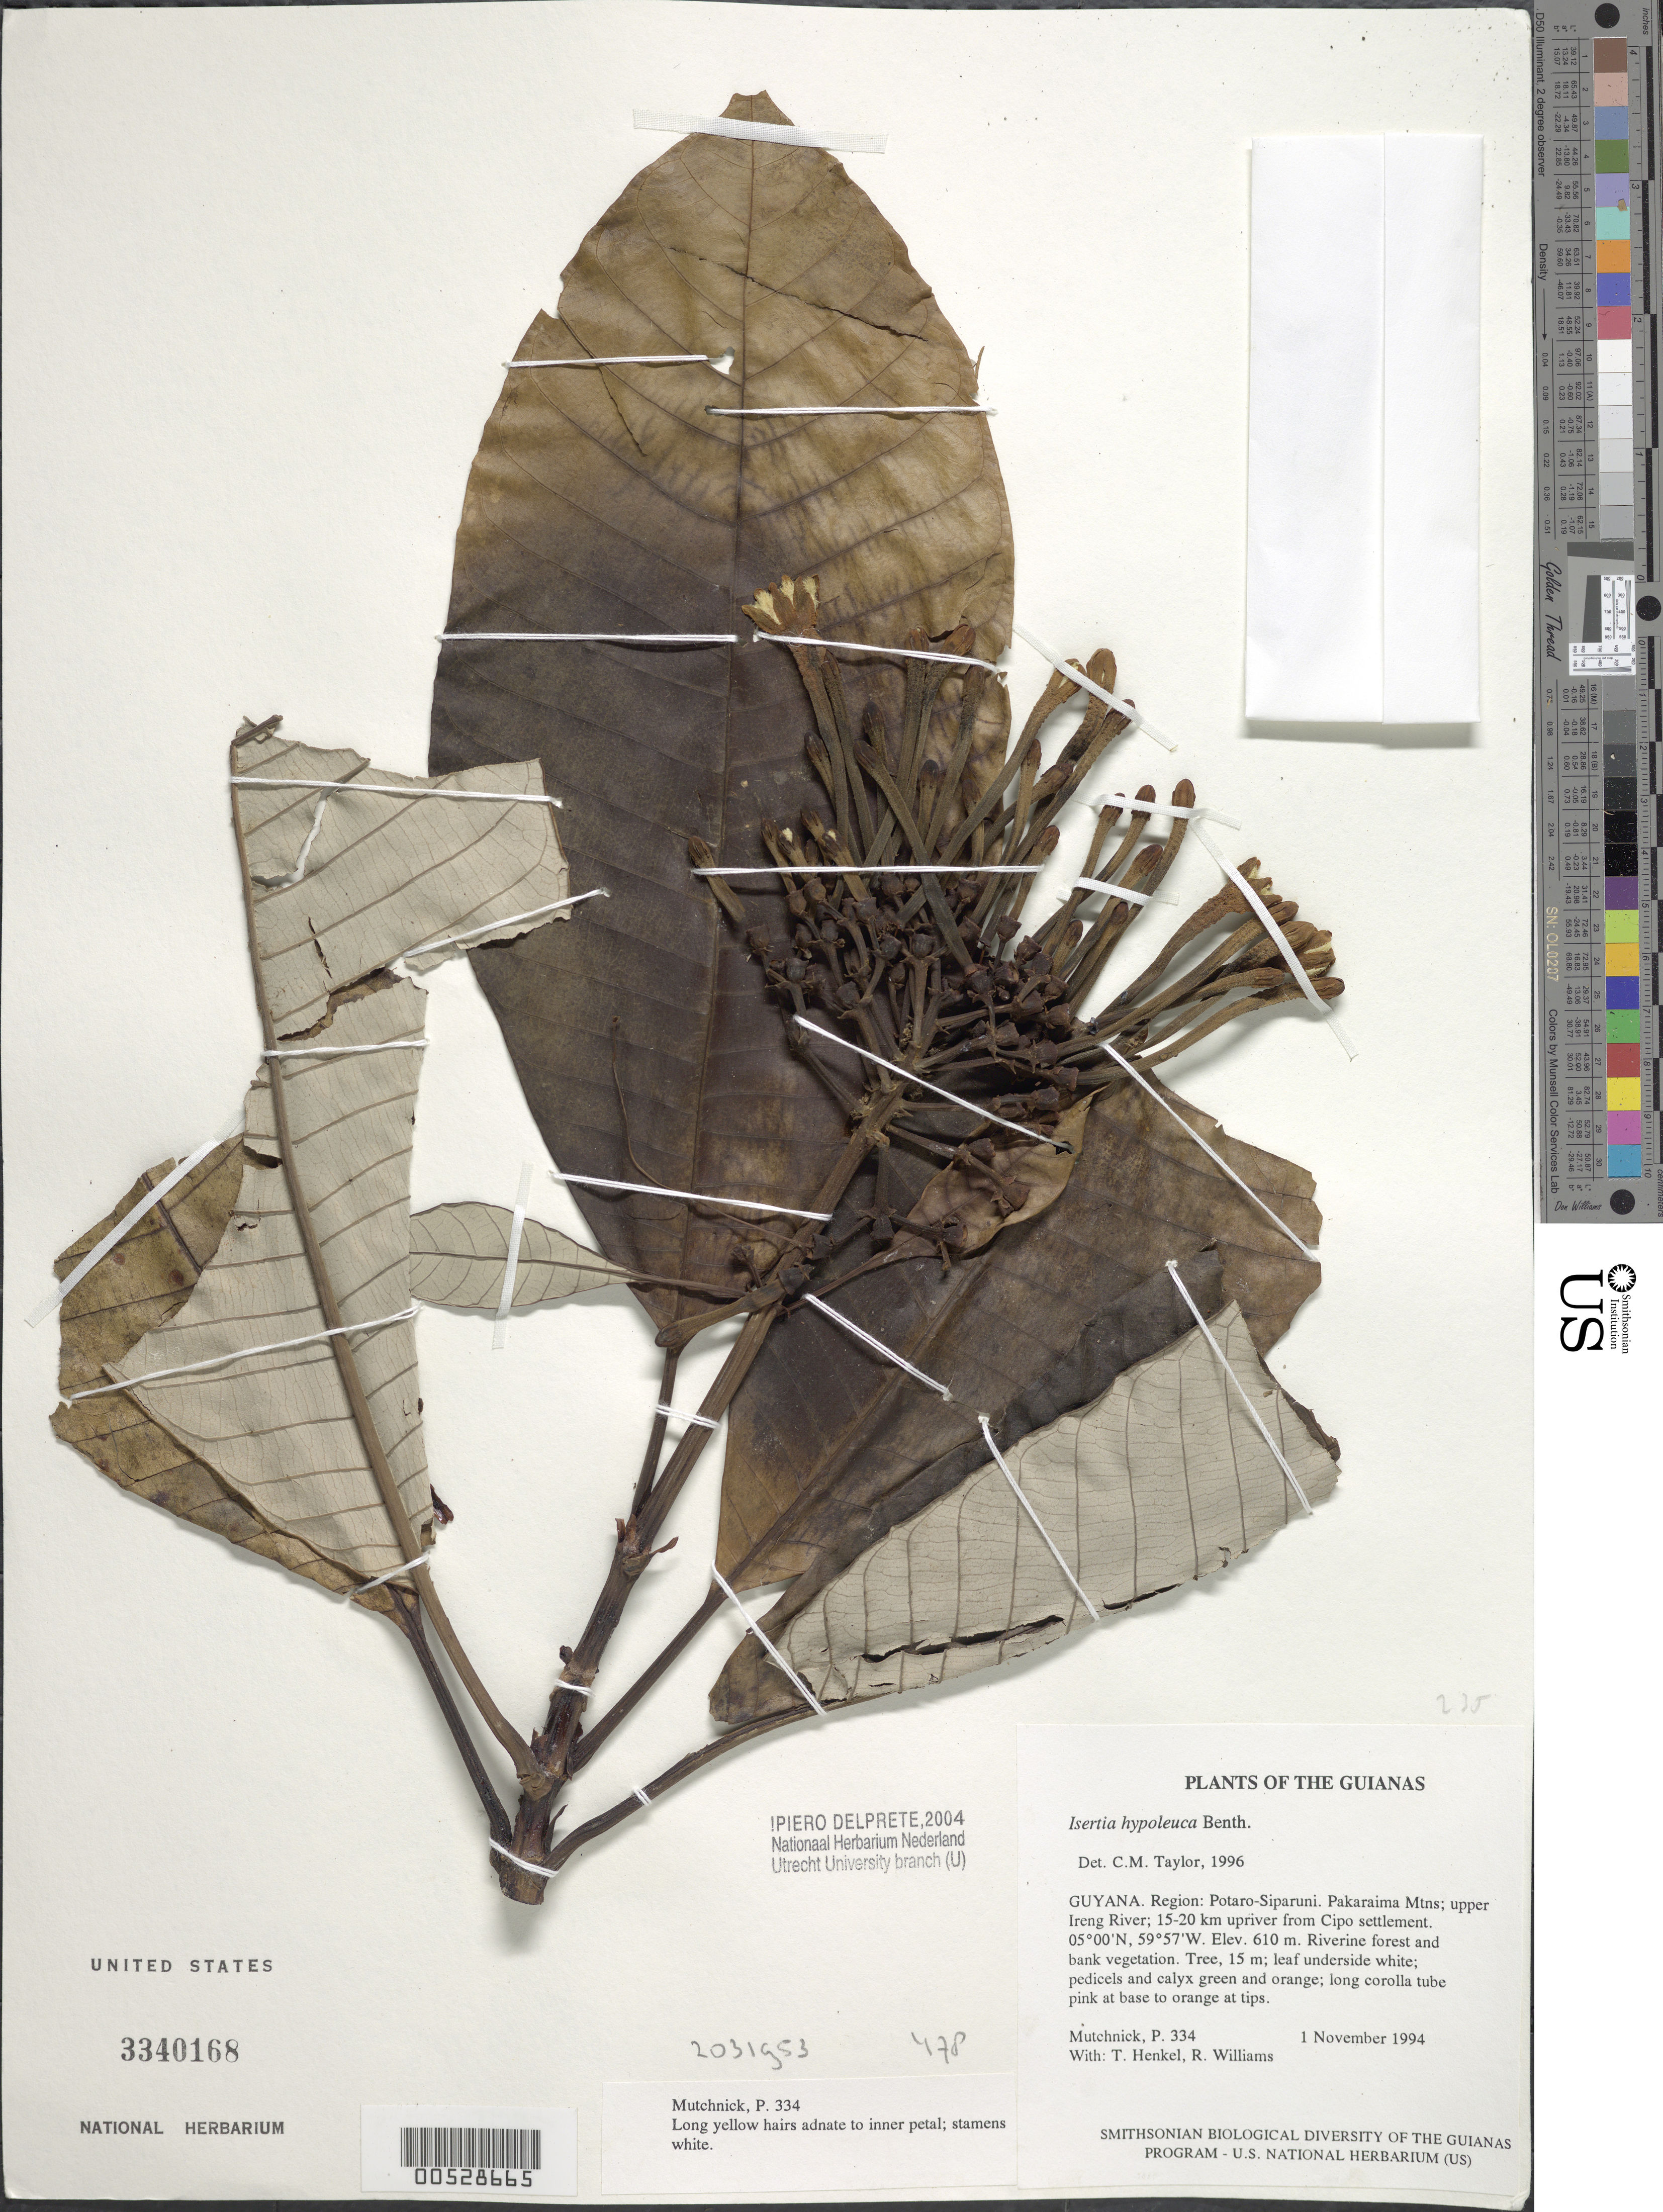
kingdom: Plantae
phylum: Tracheophyta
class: Magnoliopsida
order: Gentianales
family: Rubiaceae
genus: Isertia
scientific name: Isertia hypoleuca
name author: Benth.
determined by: Taylor, Charlotte M.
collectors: P. Mutchnick, T. Henkel & R. Williams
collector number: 334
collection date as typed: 1 November 1994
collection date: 1994-11-01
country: Guyana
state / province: Potaro-Siparuni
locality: Pakaraima Mtns; upper Ireng River; 15-20 km upriver from Cipo settlement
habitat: Riverine forest and bank vegetation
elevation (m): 610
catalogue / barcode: US 3340168